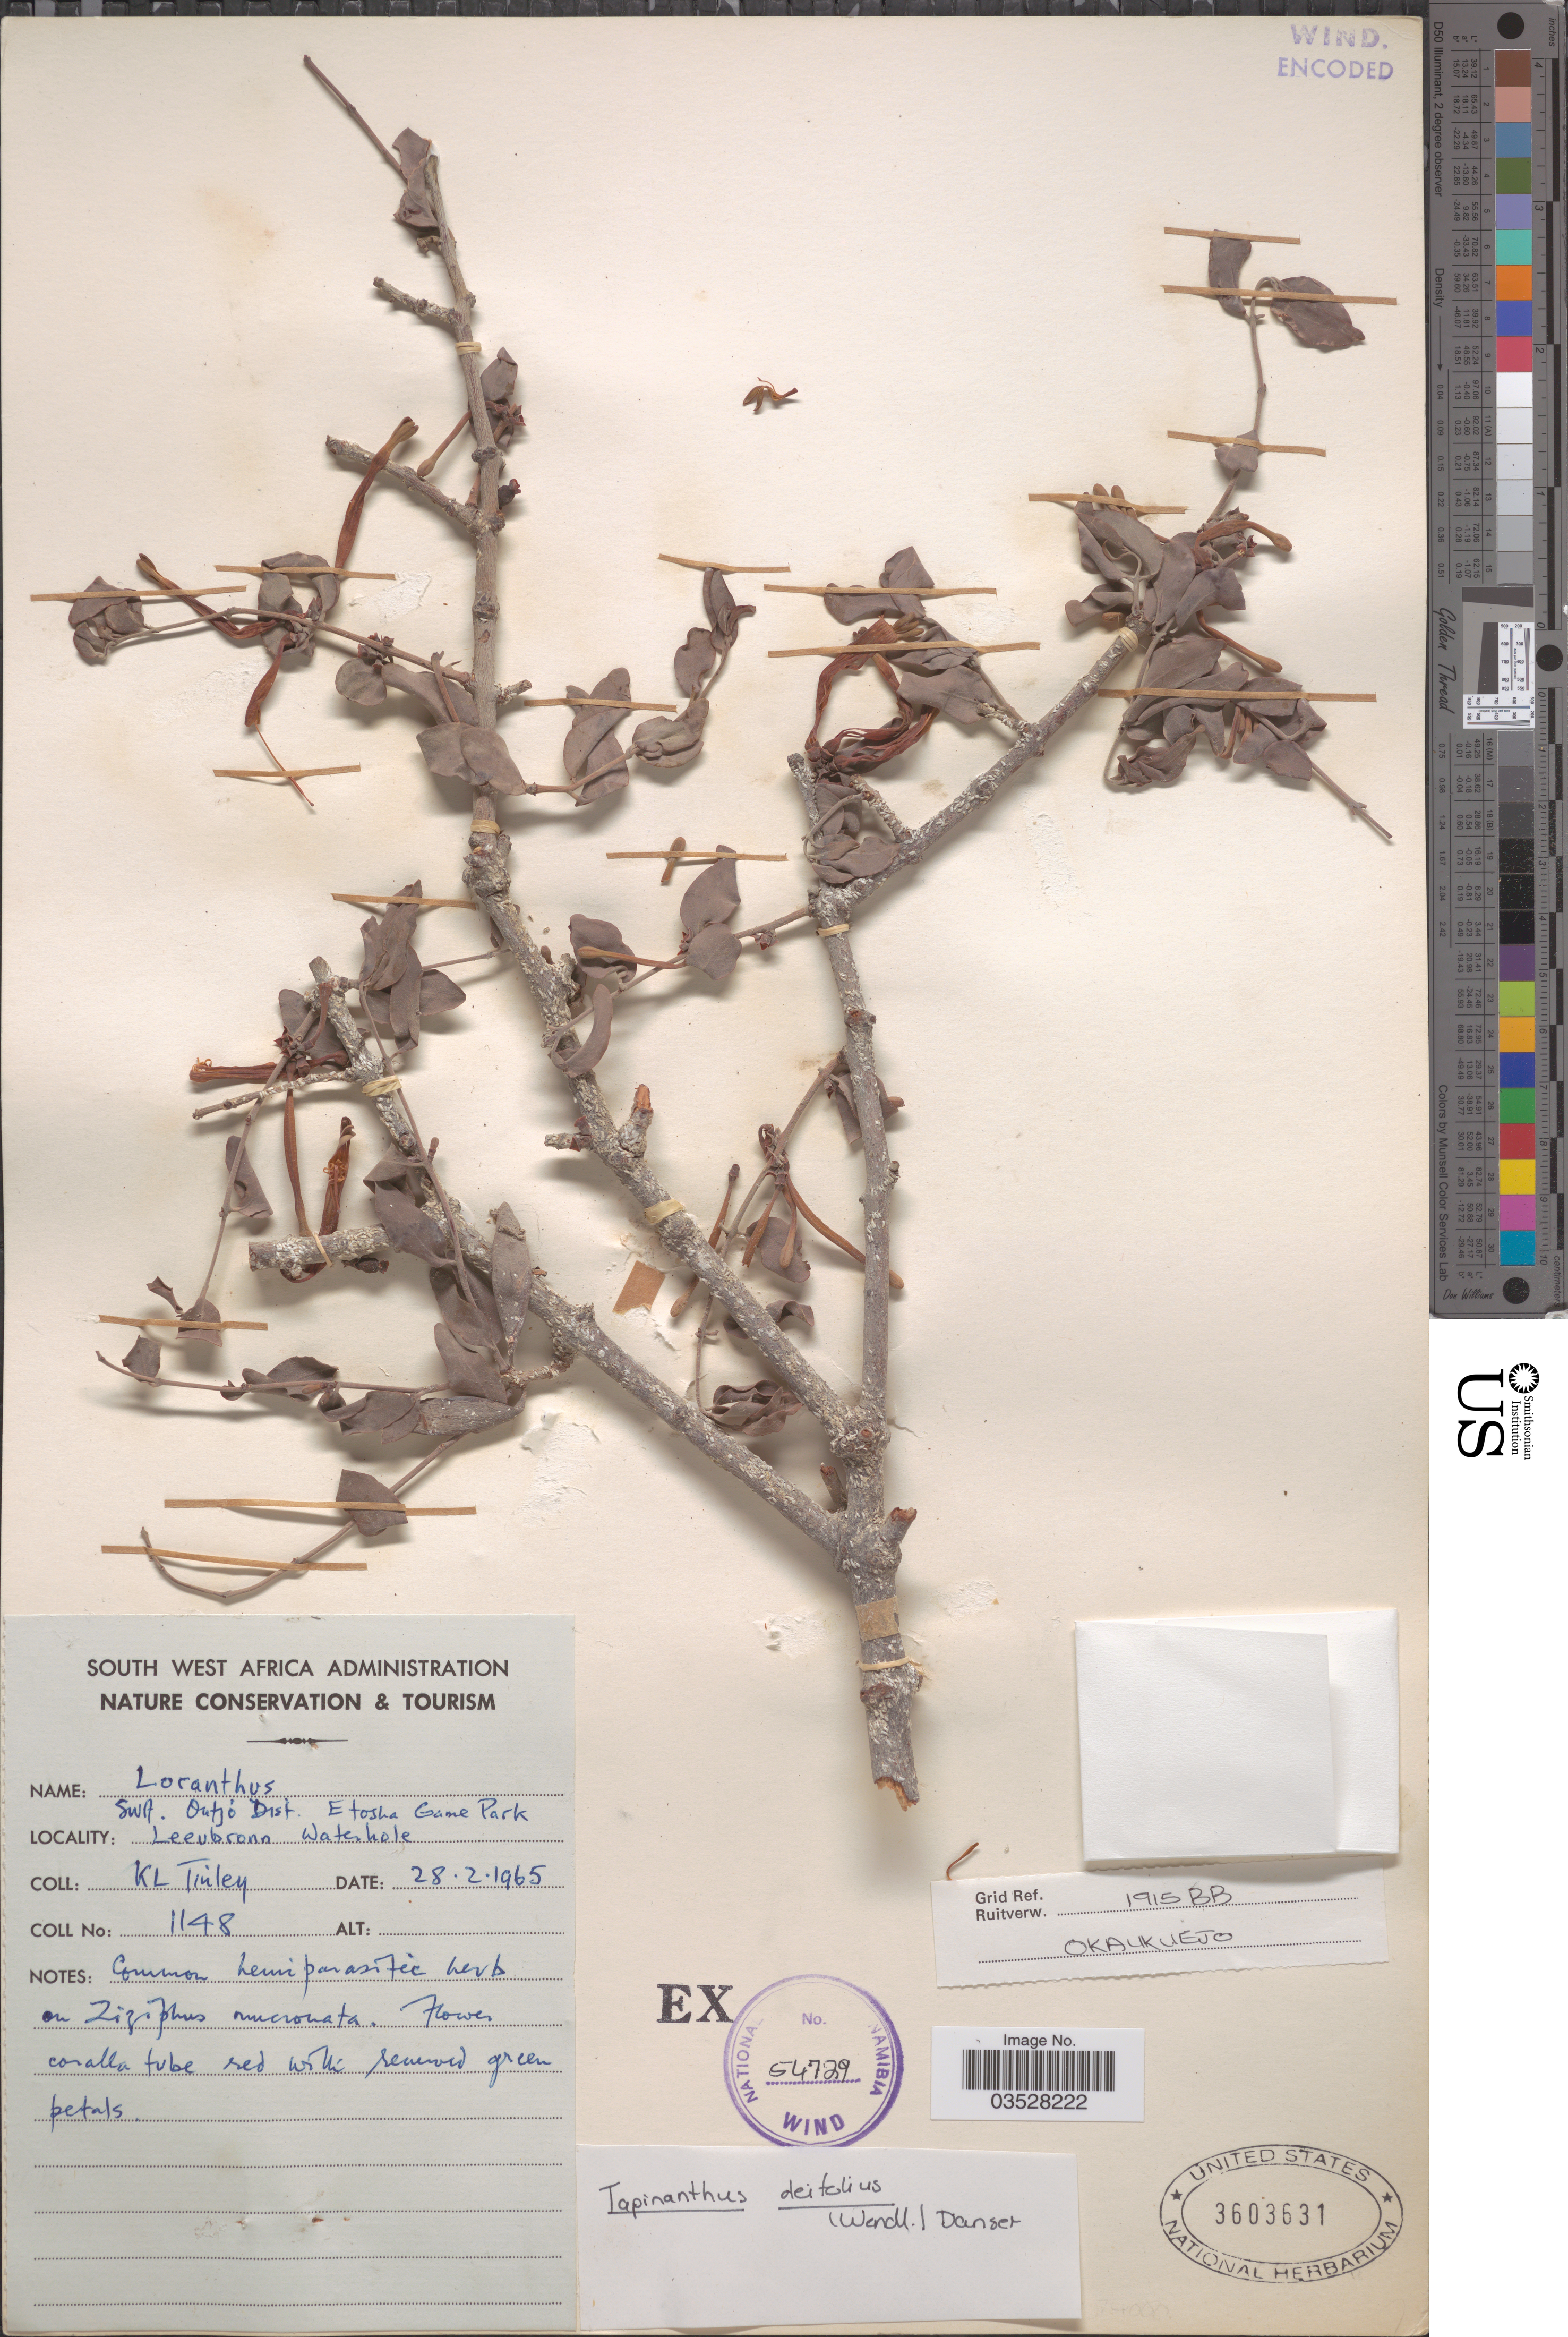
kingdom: Plantae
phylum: Tracheophyta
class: Magnoliopsida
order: Santalales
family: Loranthaceae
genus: Tapinanthus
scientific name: Tapinanthus oleifolius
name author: (J.C. Wendl.) Danser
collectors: K. Tinley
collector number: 1148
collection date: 1965-02-28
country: Namibia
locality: SWA. Outjo Dist. Etosha Game Park Leeubronn Waterhole.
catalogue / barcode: US 3603631